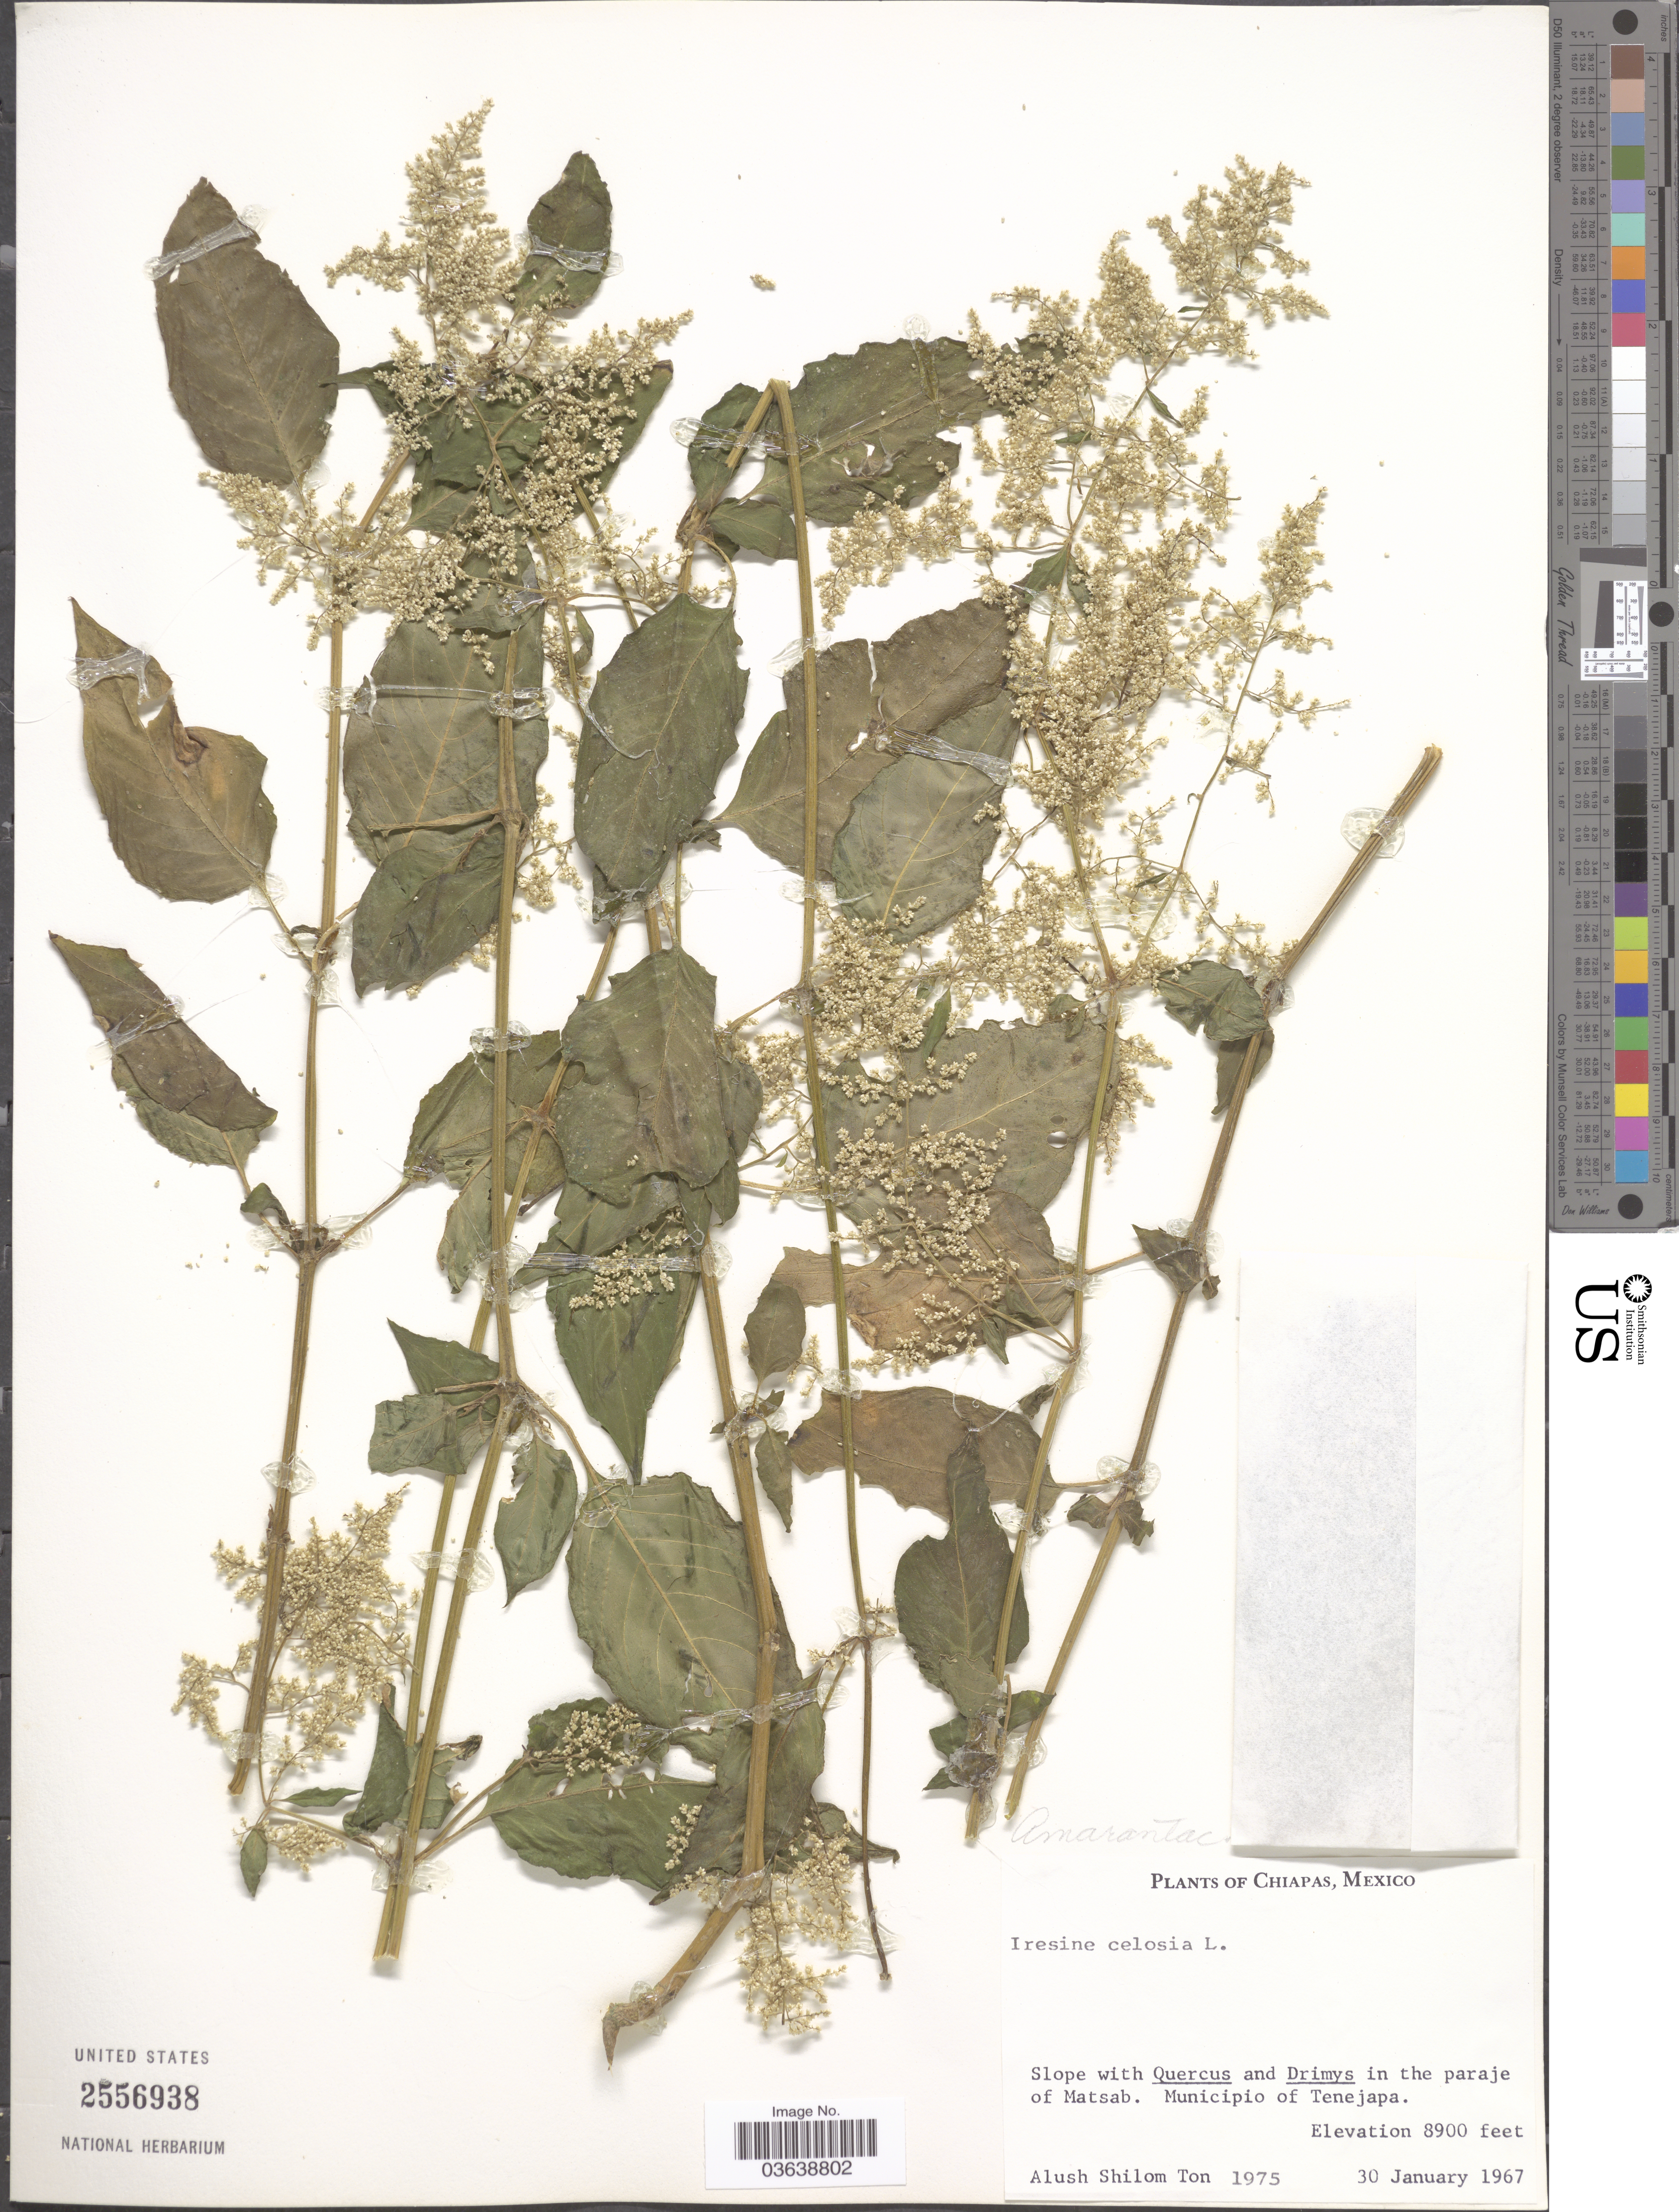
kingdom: Plantae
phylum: Tracheophyta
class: Magnoliopsida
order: Caryophyllales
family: Amaranthaceae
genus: Iresine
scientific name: Iresine celosia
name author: L.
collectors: A. M. Ton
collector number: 1975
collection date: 1967-01-30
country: Mexico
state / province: Chiapas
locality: In the paraje of Matsab. Municipio of Tenejapa.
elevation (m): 2713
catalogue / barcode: US 2556938